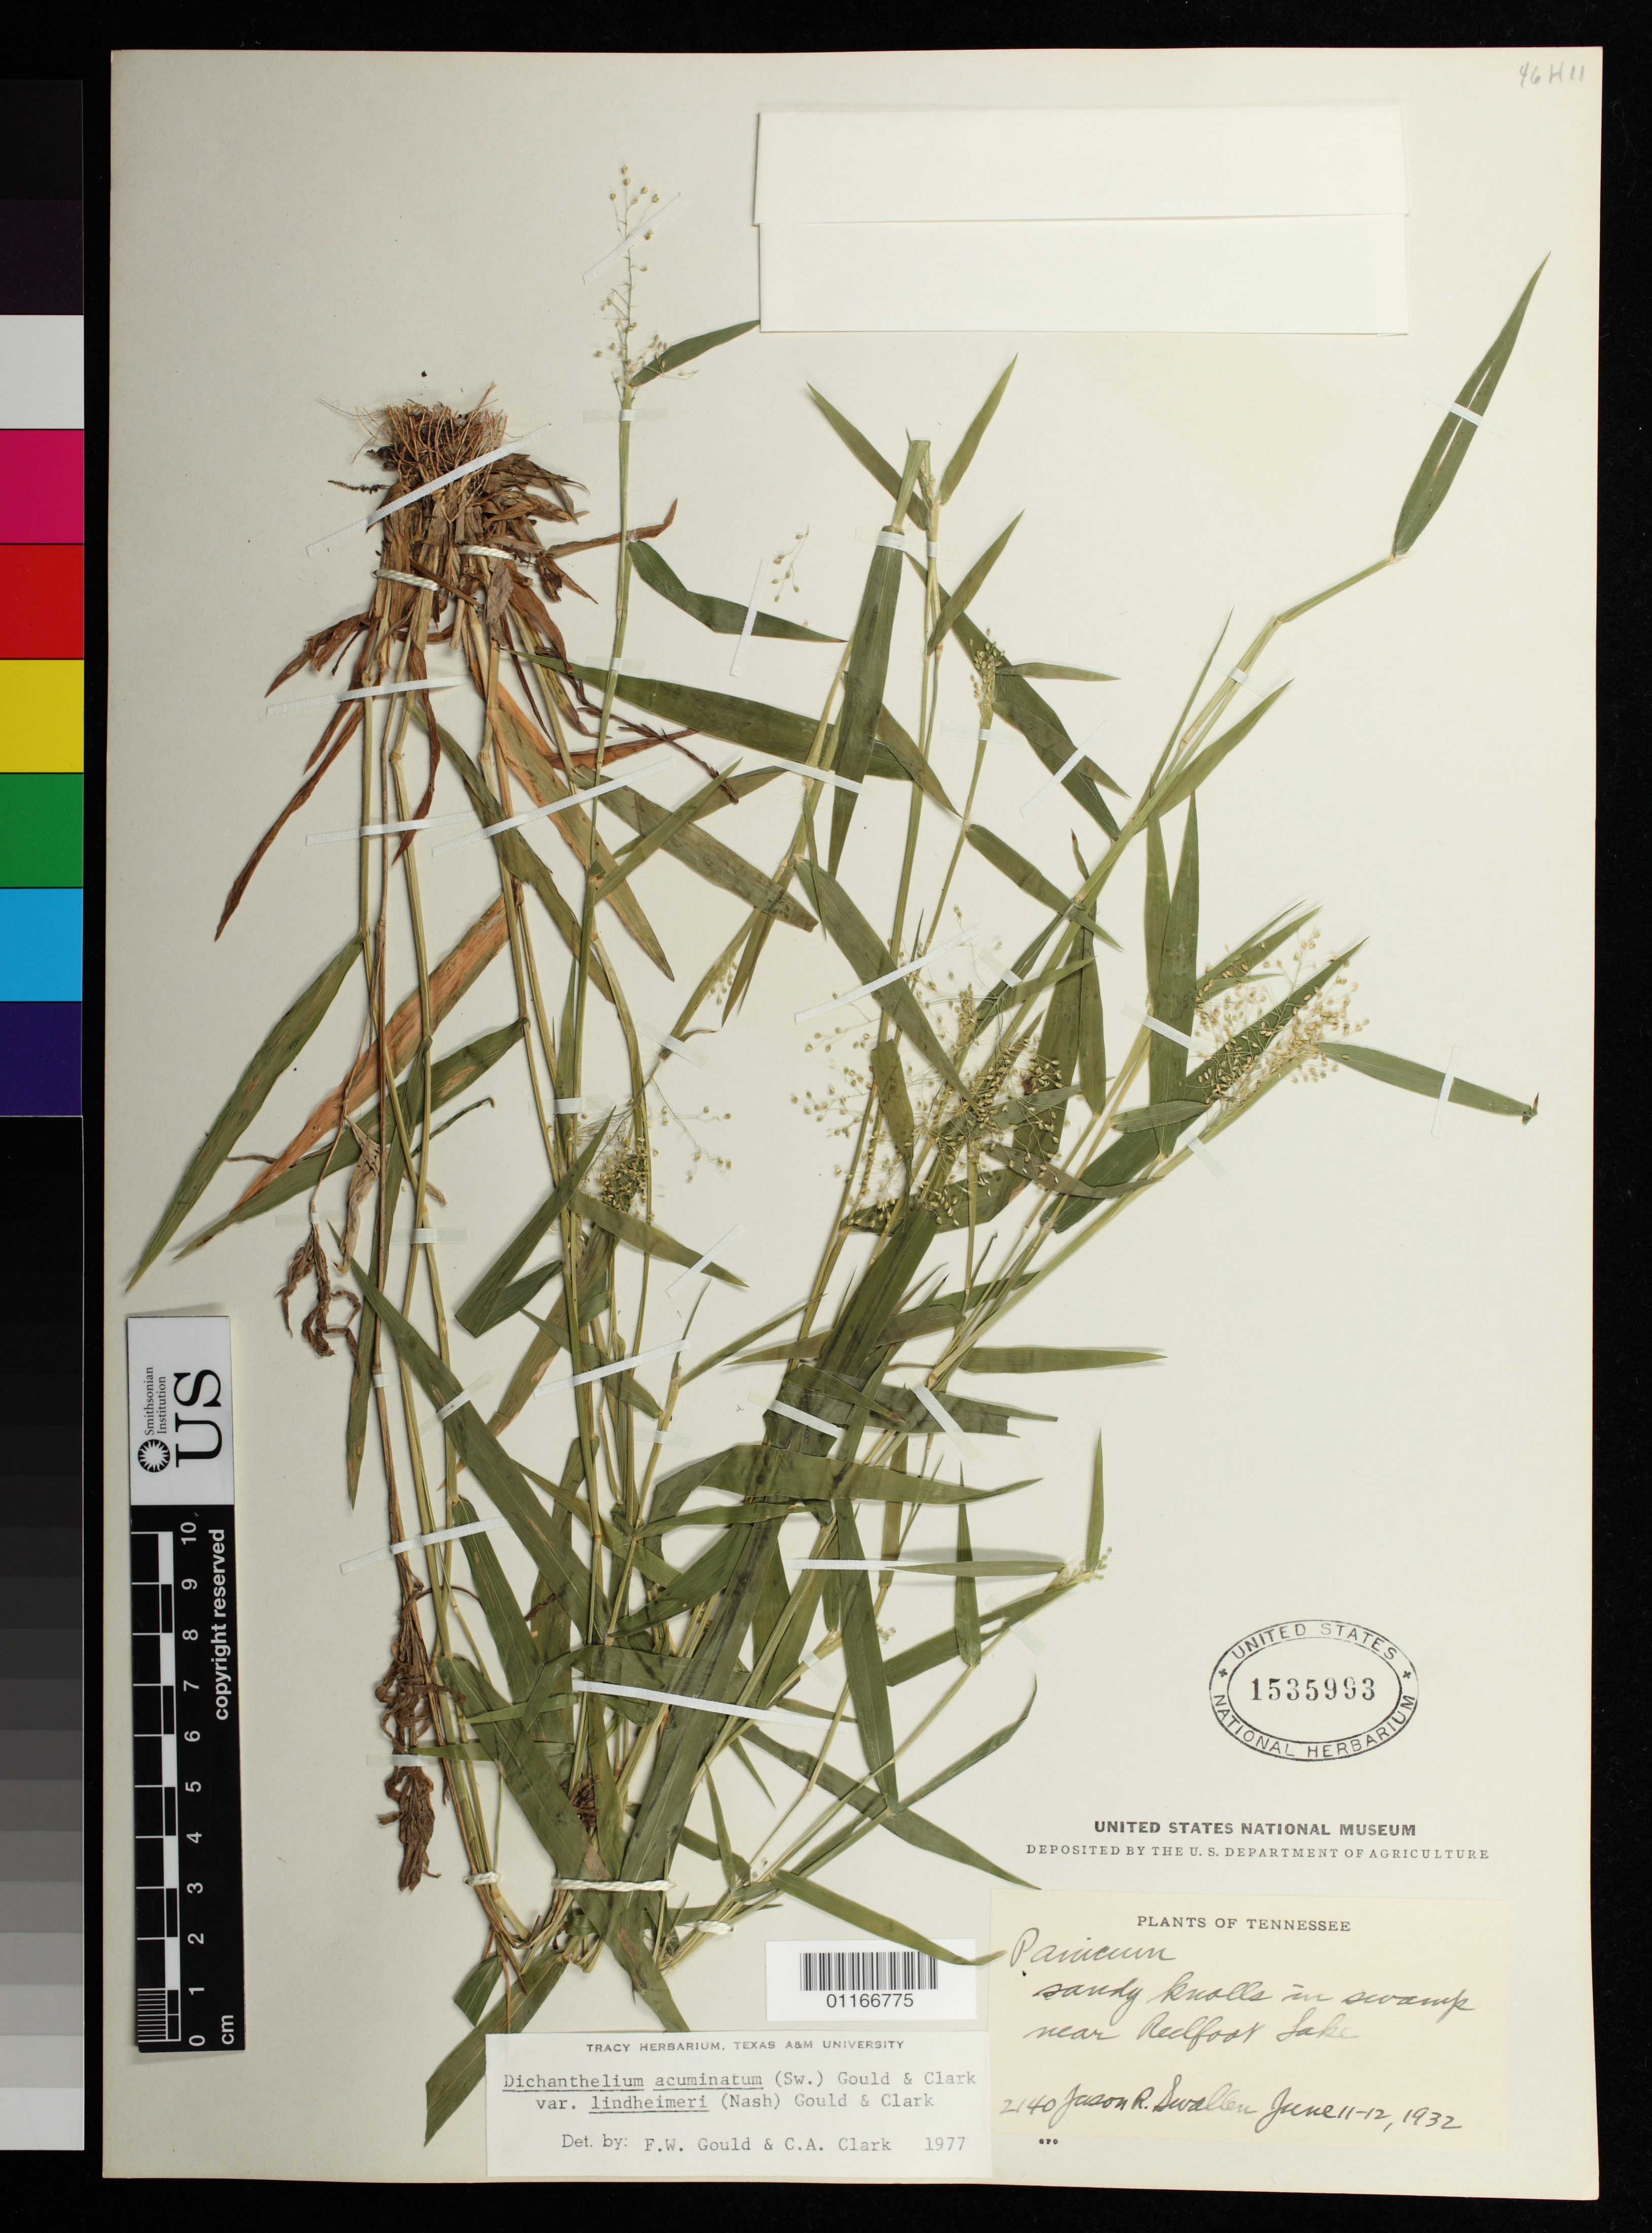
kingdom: Plantae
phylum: Tracheophyta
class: Liliopsida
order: Poales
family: Poaceae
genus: Dichanthelium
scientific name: Dichanthelium acuminatum var. lindheimeri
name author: (Nash) Gould & C.A. Clark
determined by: Clark, C. A.; Gould, F. W.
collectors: J. R. Swallen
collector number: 2140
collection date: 1932-06-11/1932-06-12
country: United States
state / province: Tennessee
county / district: Lake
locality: near Redfoot Lake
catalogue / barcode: US 1535993